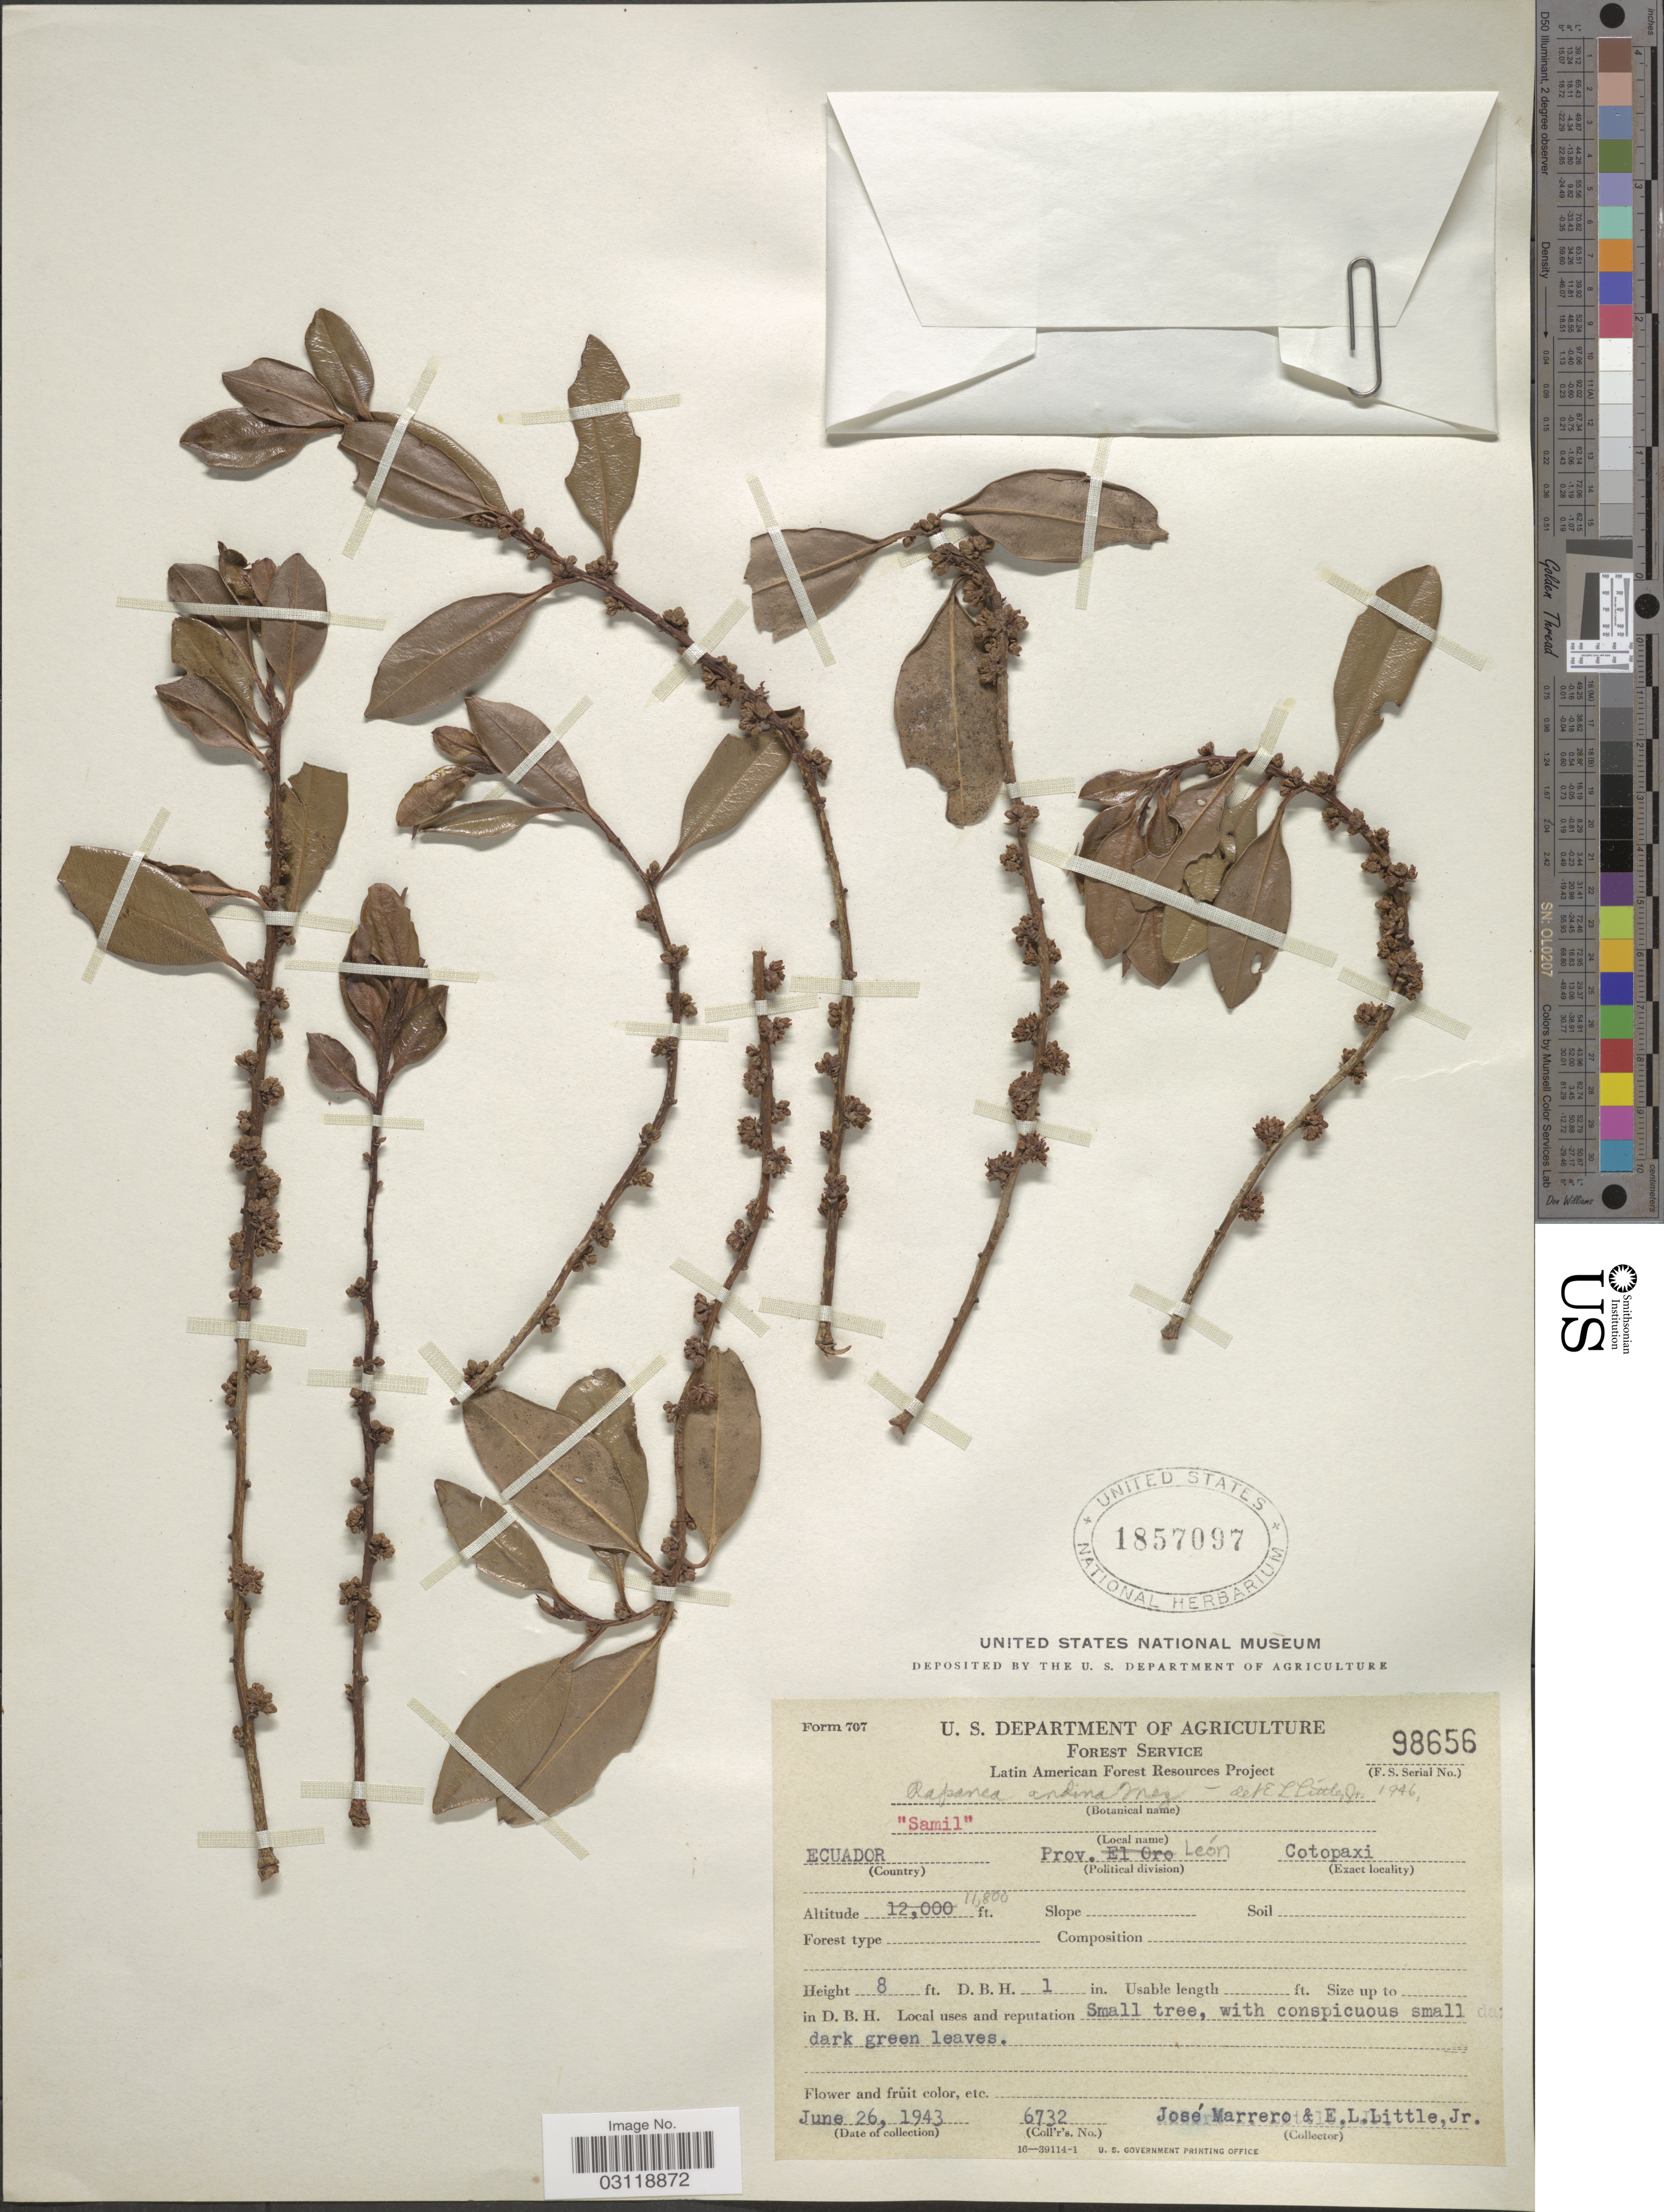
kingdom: Plantae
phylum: Tracheophyta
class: Magnoliopsida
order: Ericales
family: Primulaceae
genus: Rapanea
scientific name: Rapanea sp.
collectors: J. Marrero & E. L. Little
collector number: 6732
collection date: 1943-06-26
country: Nicaragua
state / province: Leon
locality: Cotopaxi.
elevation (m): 3597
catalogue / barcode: US 1857097